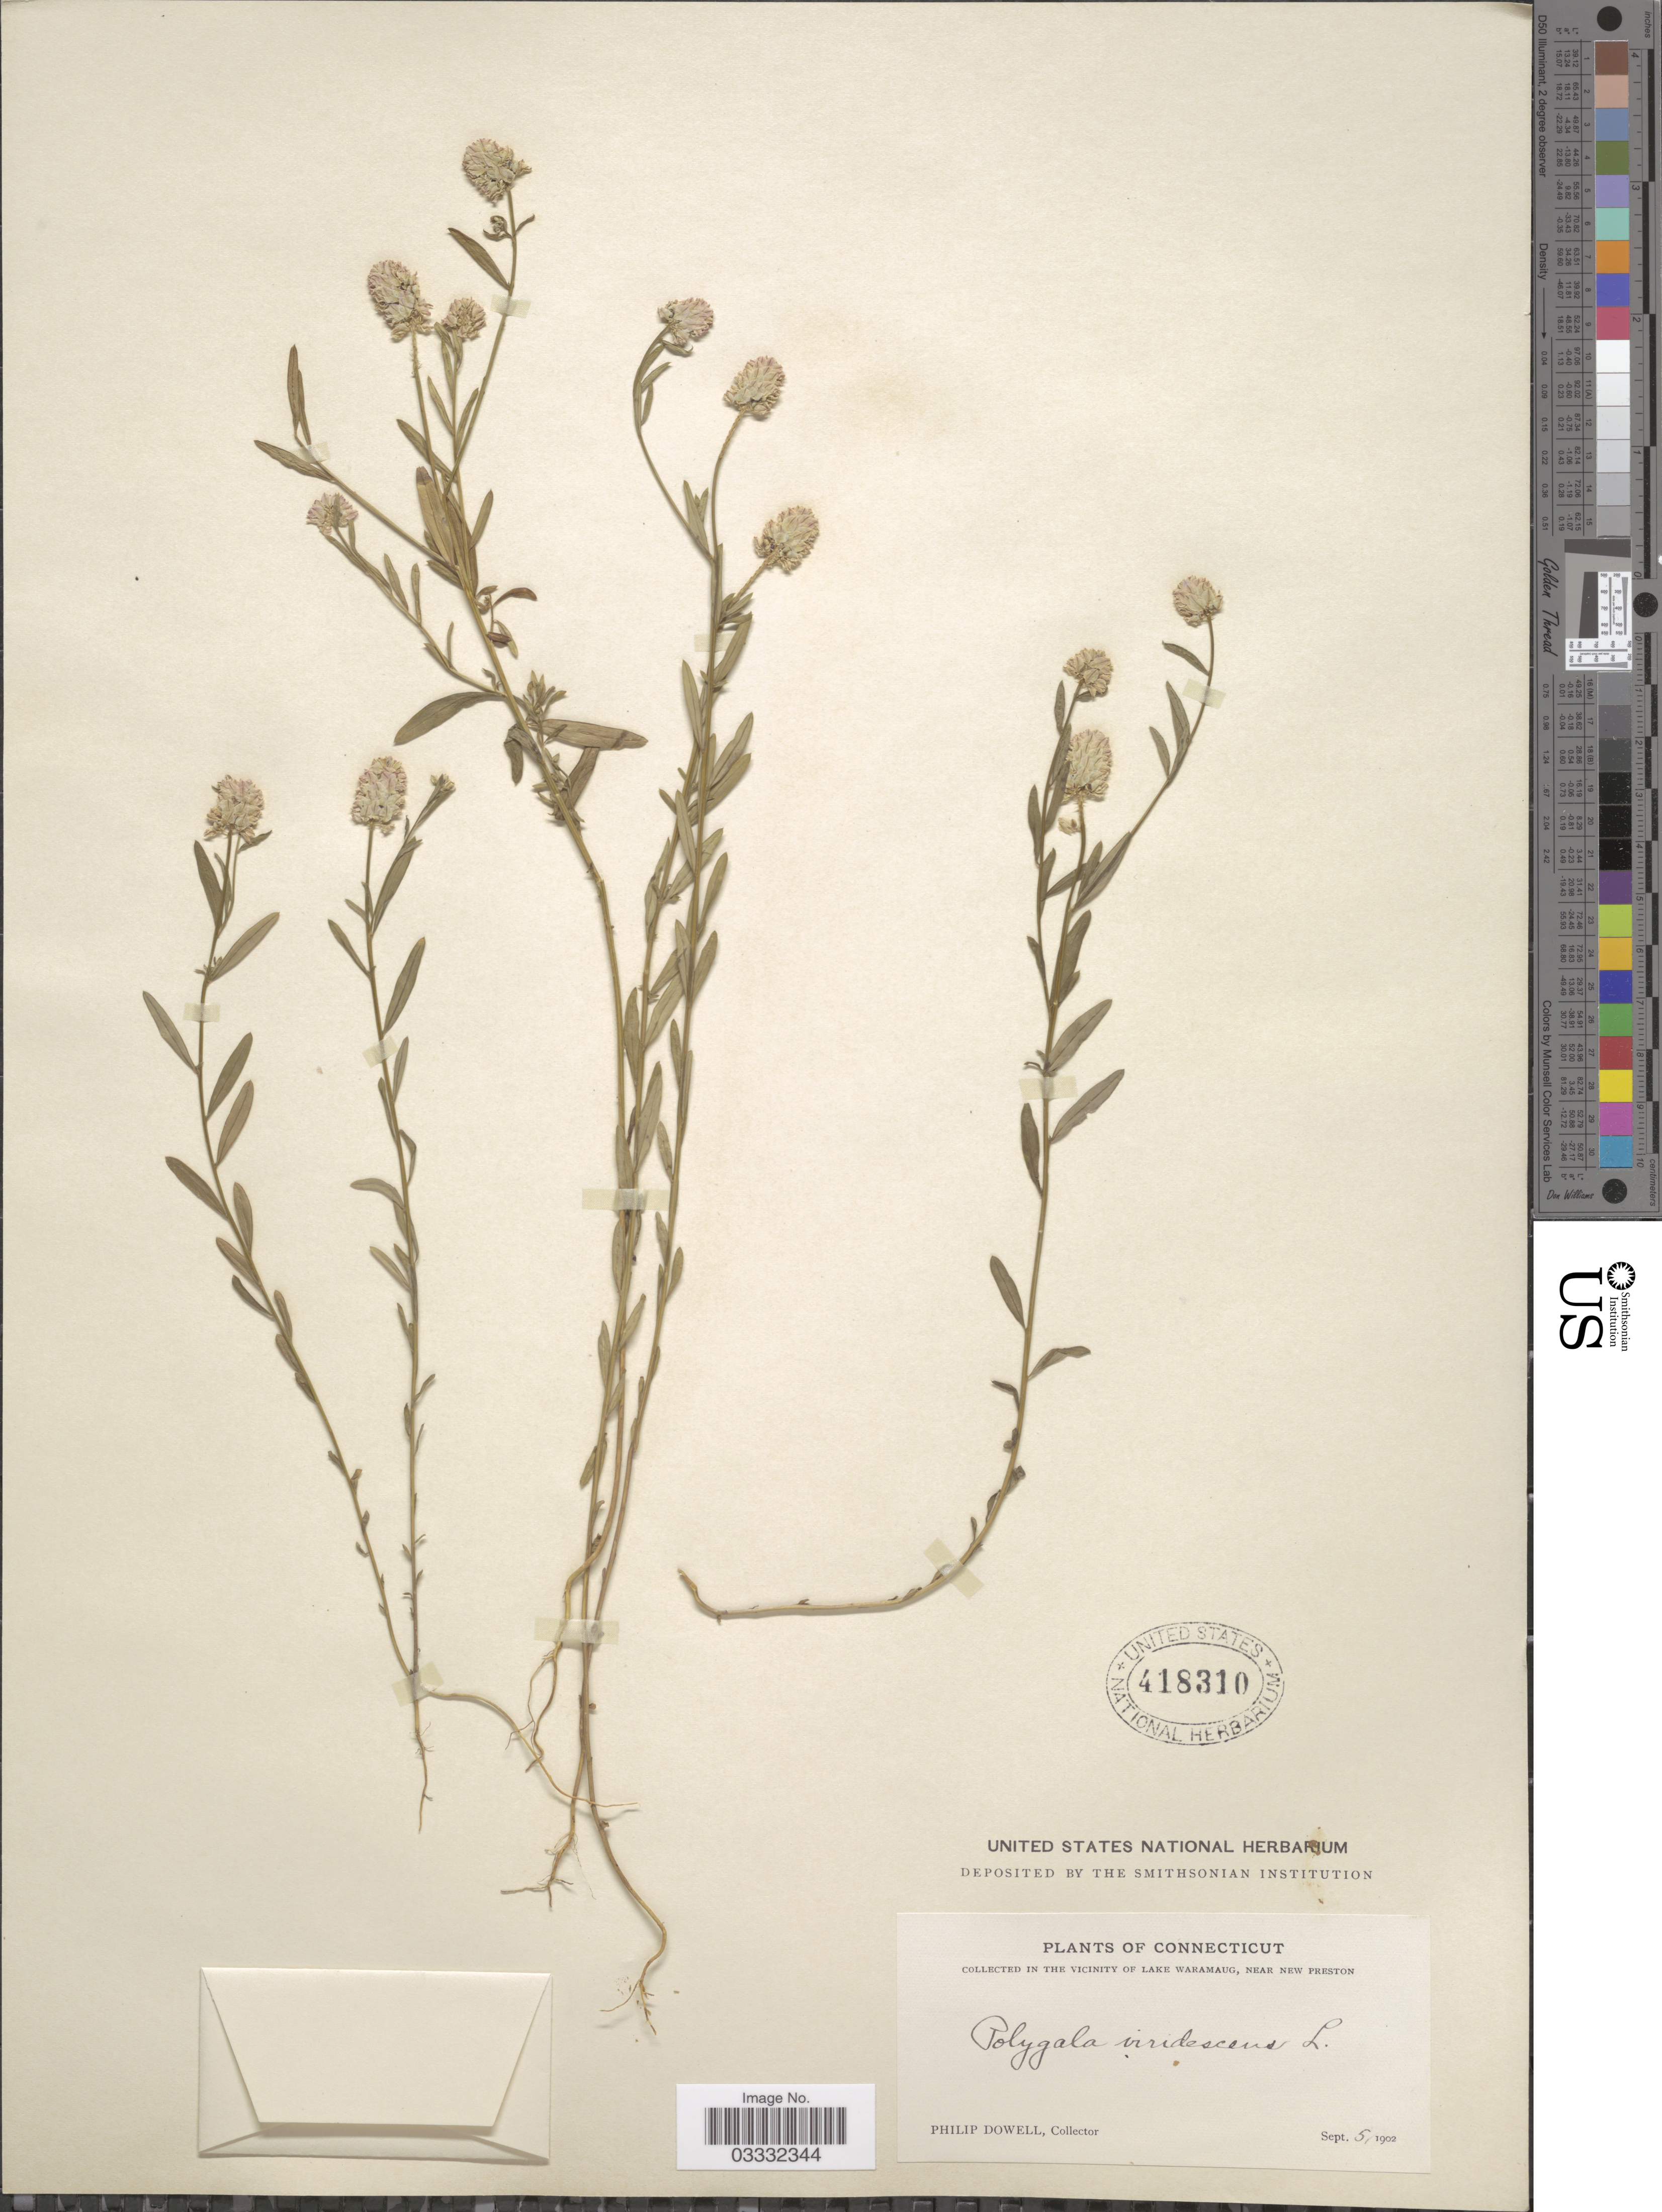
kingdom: Plantae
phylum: Tracheophyta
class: Magnoliopsida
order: Fabales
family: Polygalaceae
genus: Polygala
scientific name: Polygala sanguinea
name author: L.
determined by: Strong, Mark T., (BOT), Smithsonian Institution - National Museum of Natural History (UNITED STATES)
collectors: P. Dowell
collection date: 1902-09-05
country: United States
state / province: Connecticut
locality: In the vicinity of Lake Waramaug, near New Preston.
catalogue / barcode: US 418310